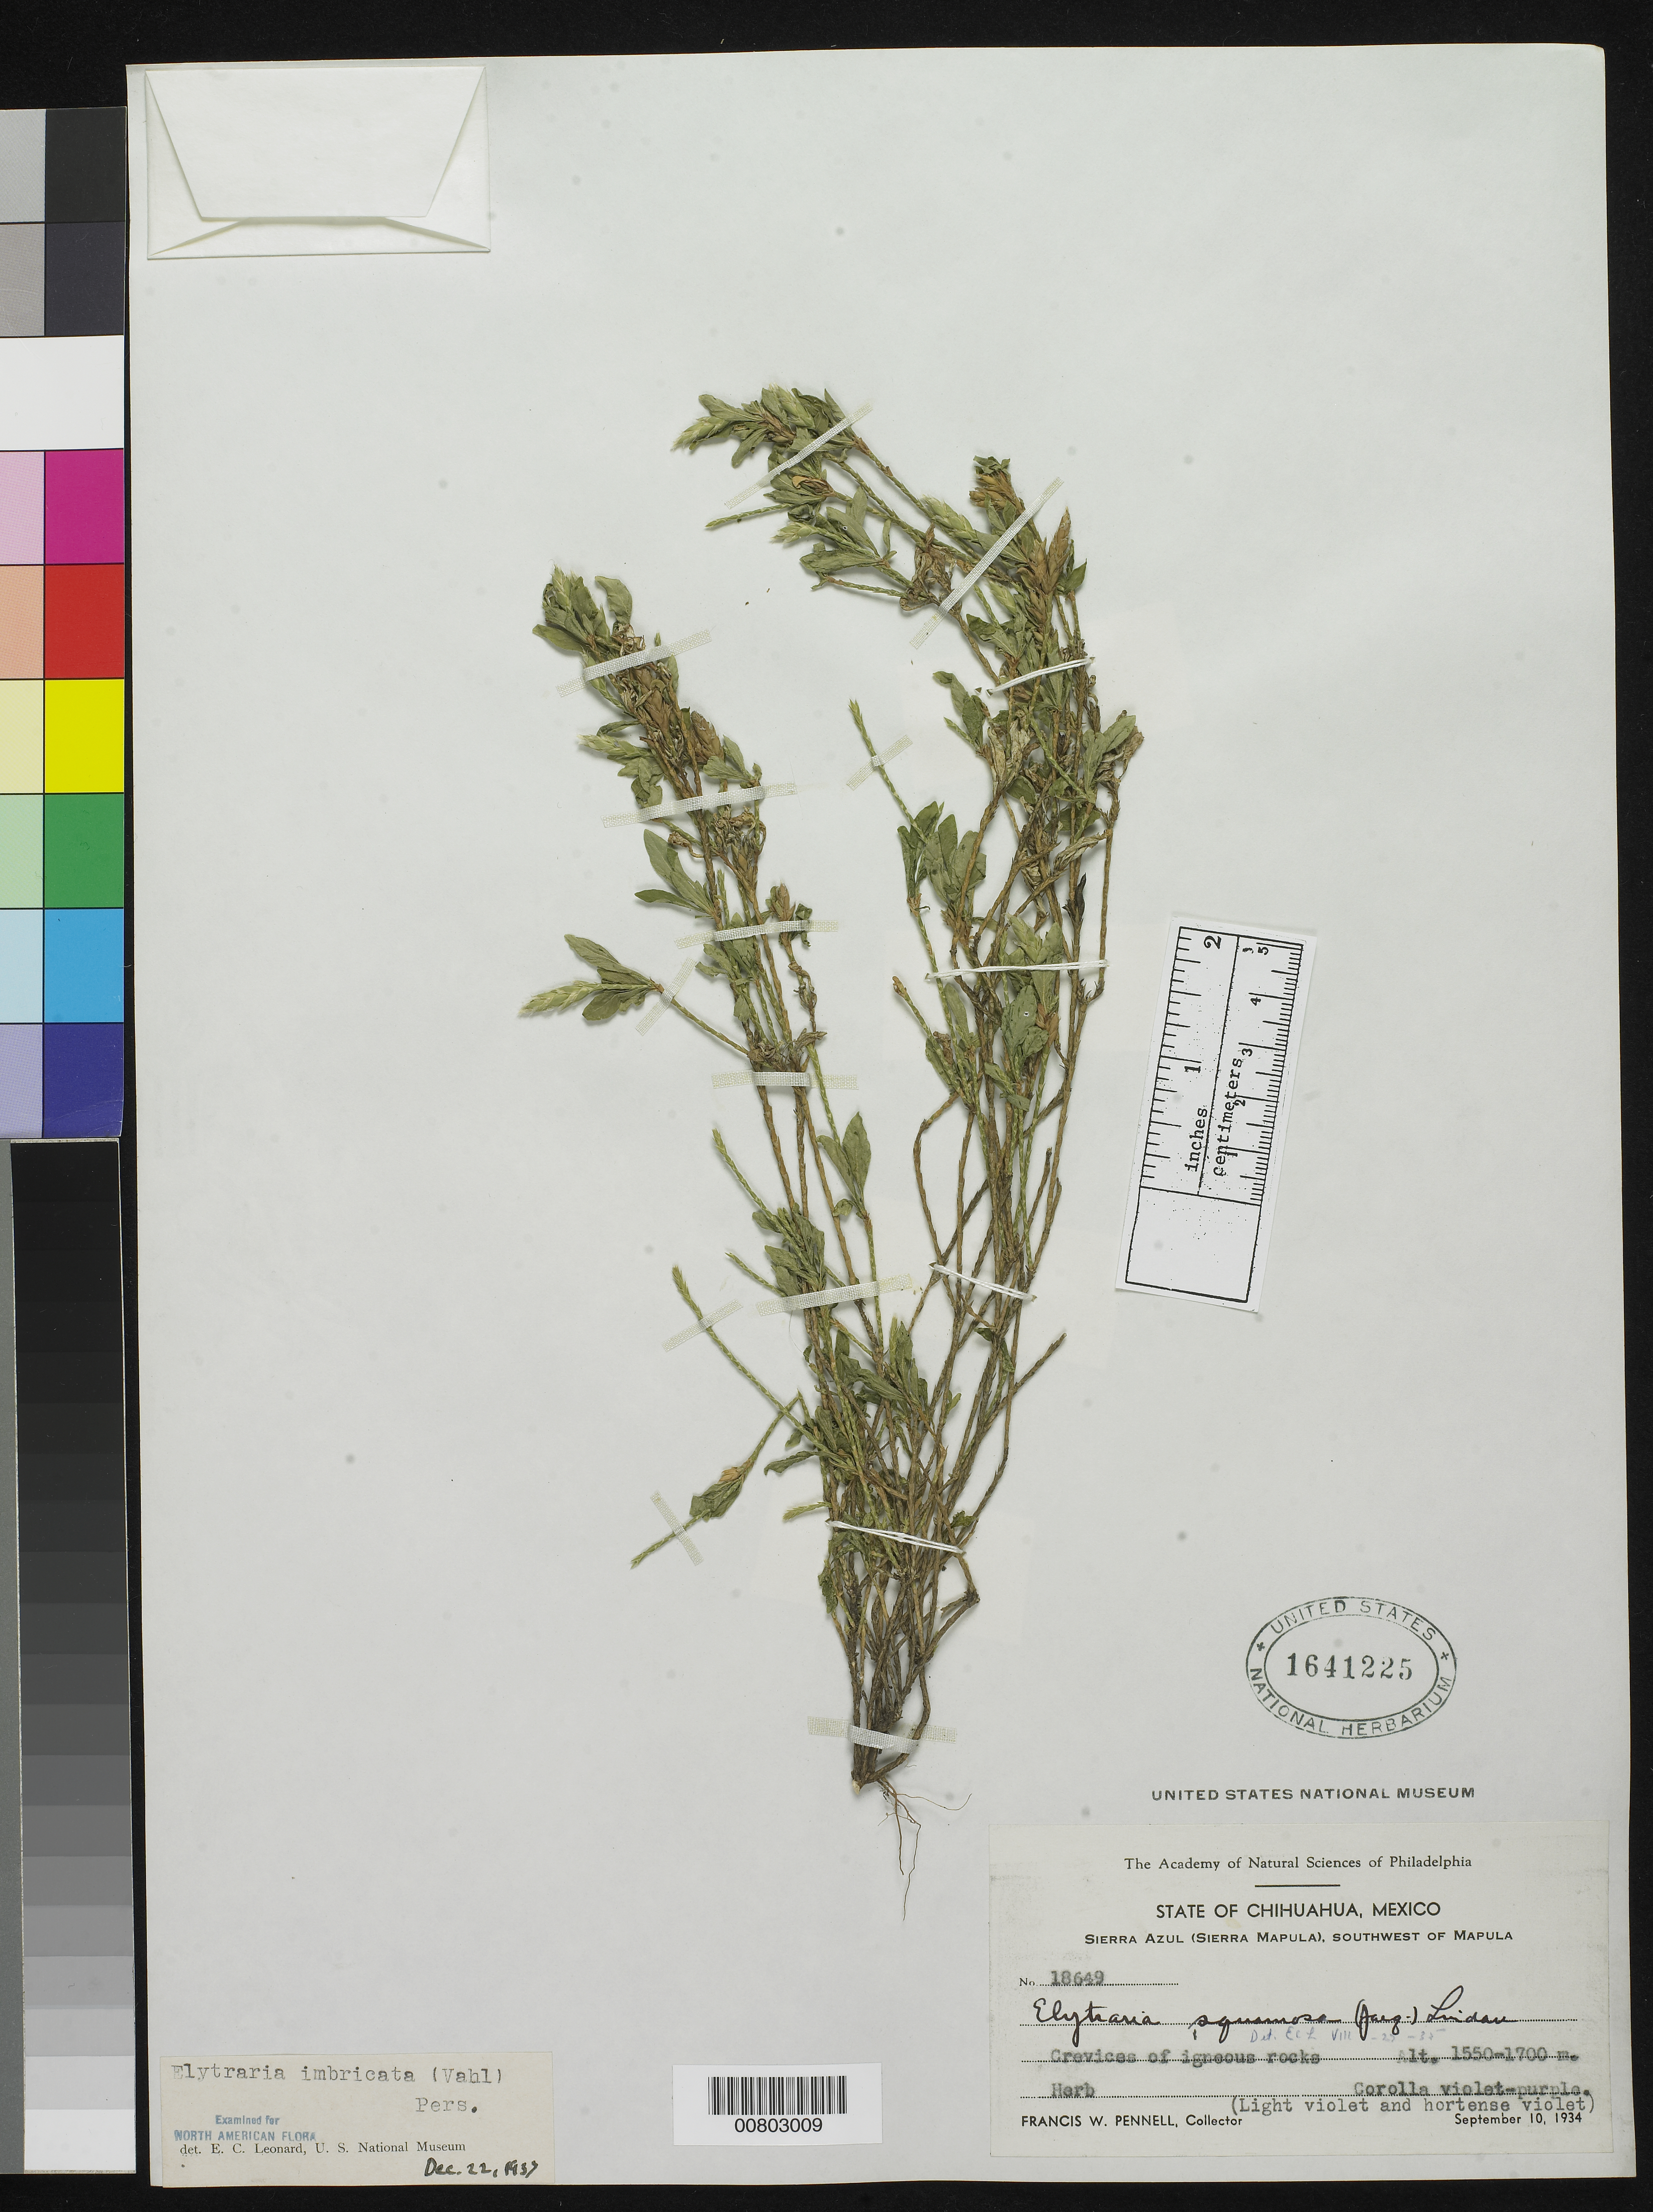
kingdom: Plantae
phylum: Tracheophyta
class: Magnoliopsida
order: Lamiales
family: Acanthaceae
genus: Elytraria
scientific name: Elytraria imbricata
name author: (Vahl) Pers.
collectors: F. W. Pennell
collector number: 18649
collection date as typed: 10 Sep 1934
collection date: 1934-09-10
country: Mexico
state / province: Chihuahua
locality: Sierra Azul (Sierra Mapula) Southwest of Mapula, Chihuahua.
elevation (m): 1700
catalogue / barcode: US 1641225